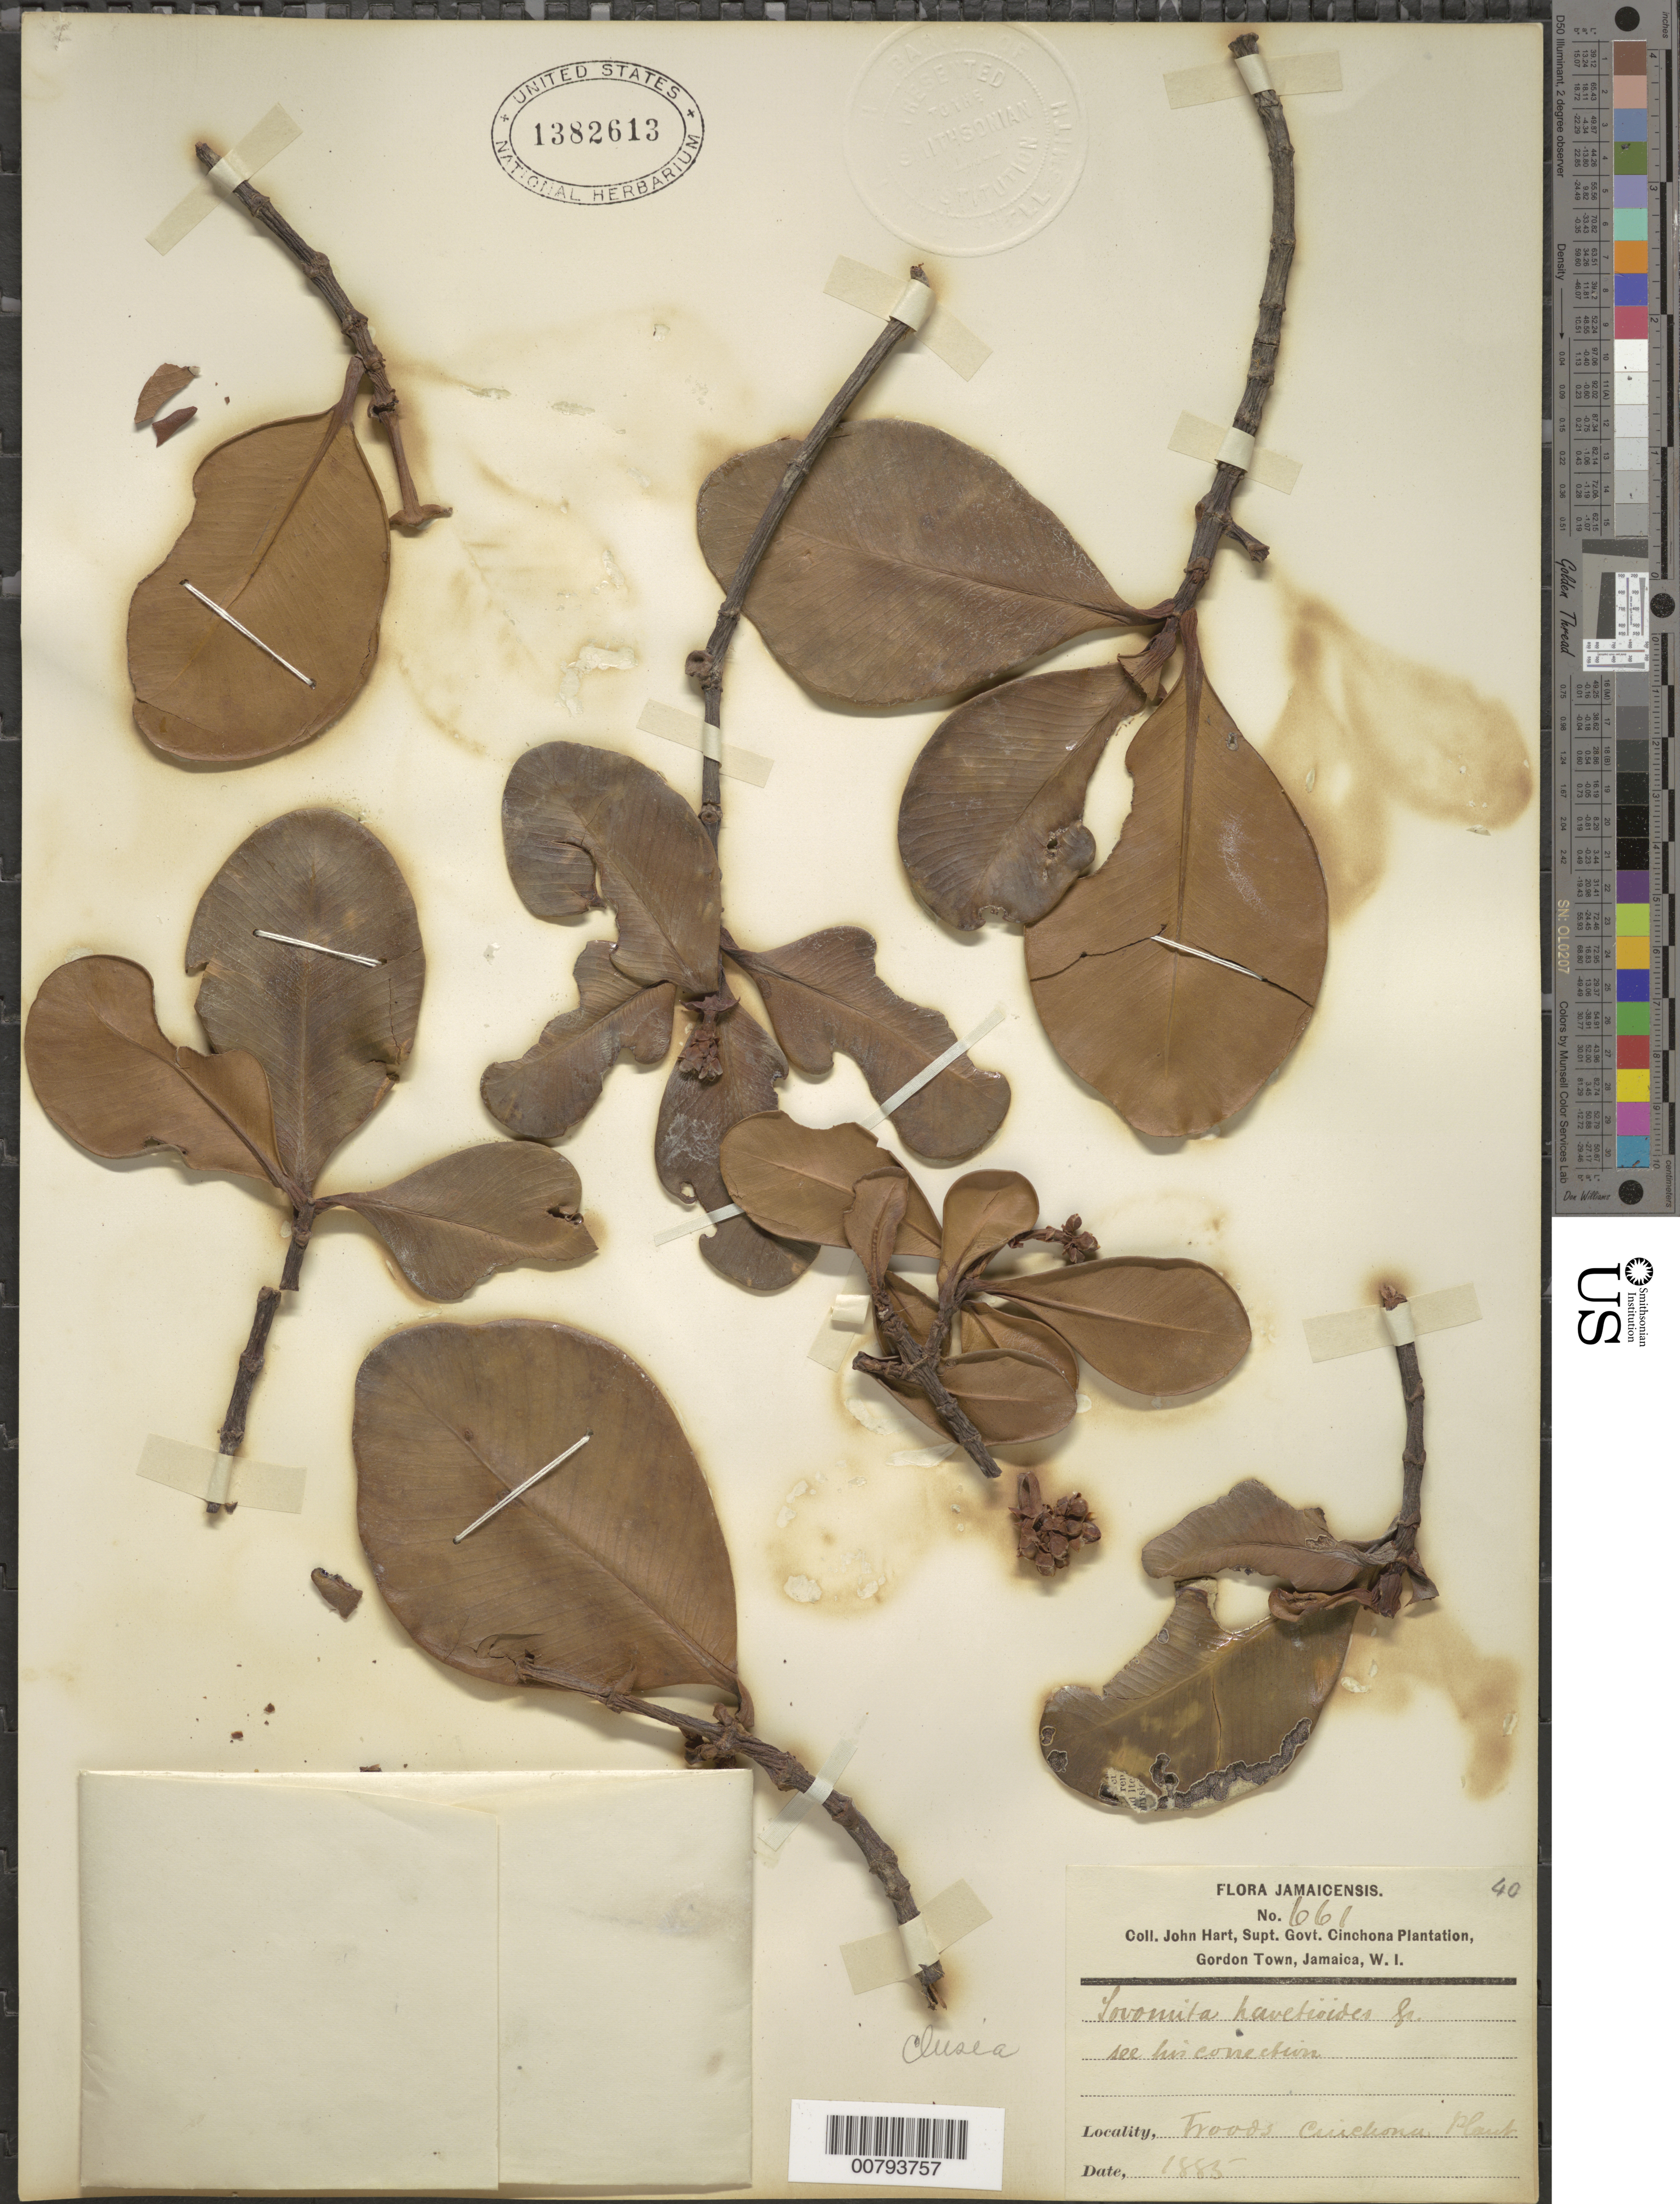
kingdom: Plantae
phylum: Tracheophyta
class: Magnoliopsida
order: Malpighiales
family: Clusiaceae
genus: Clusia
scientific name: Clusia havetioides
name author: (Griseb.) Planch. & Triana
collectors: J. Hart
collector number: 661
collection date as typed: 1885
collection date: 1885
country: Jamaica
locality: Cinchona Plantation, Gordon Town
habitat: Woods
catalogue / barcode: US 1382613